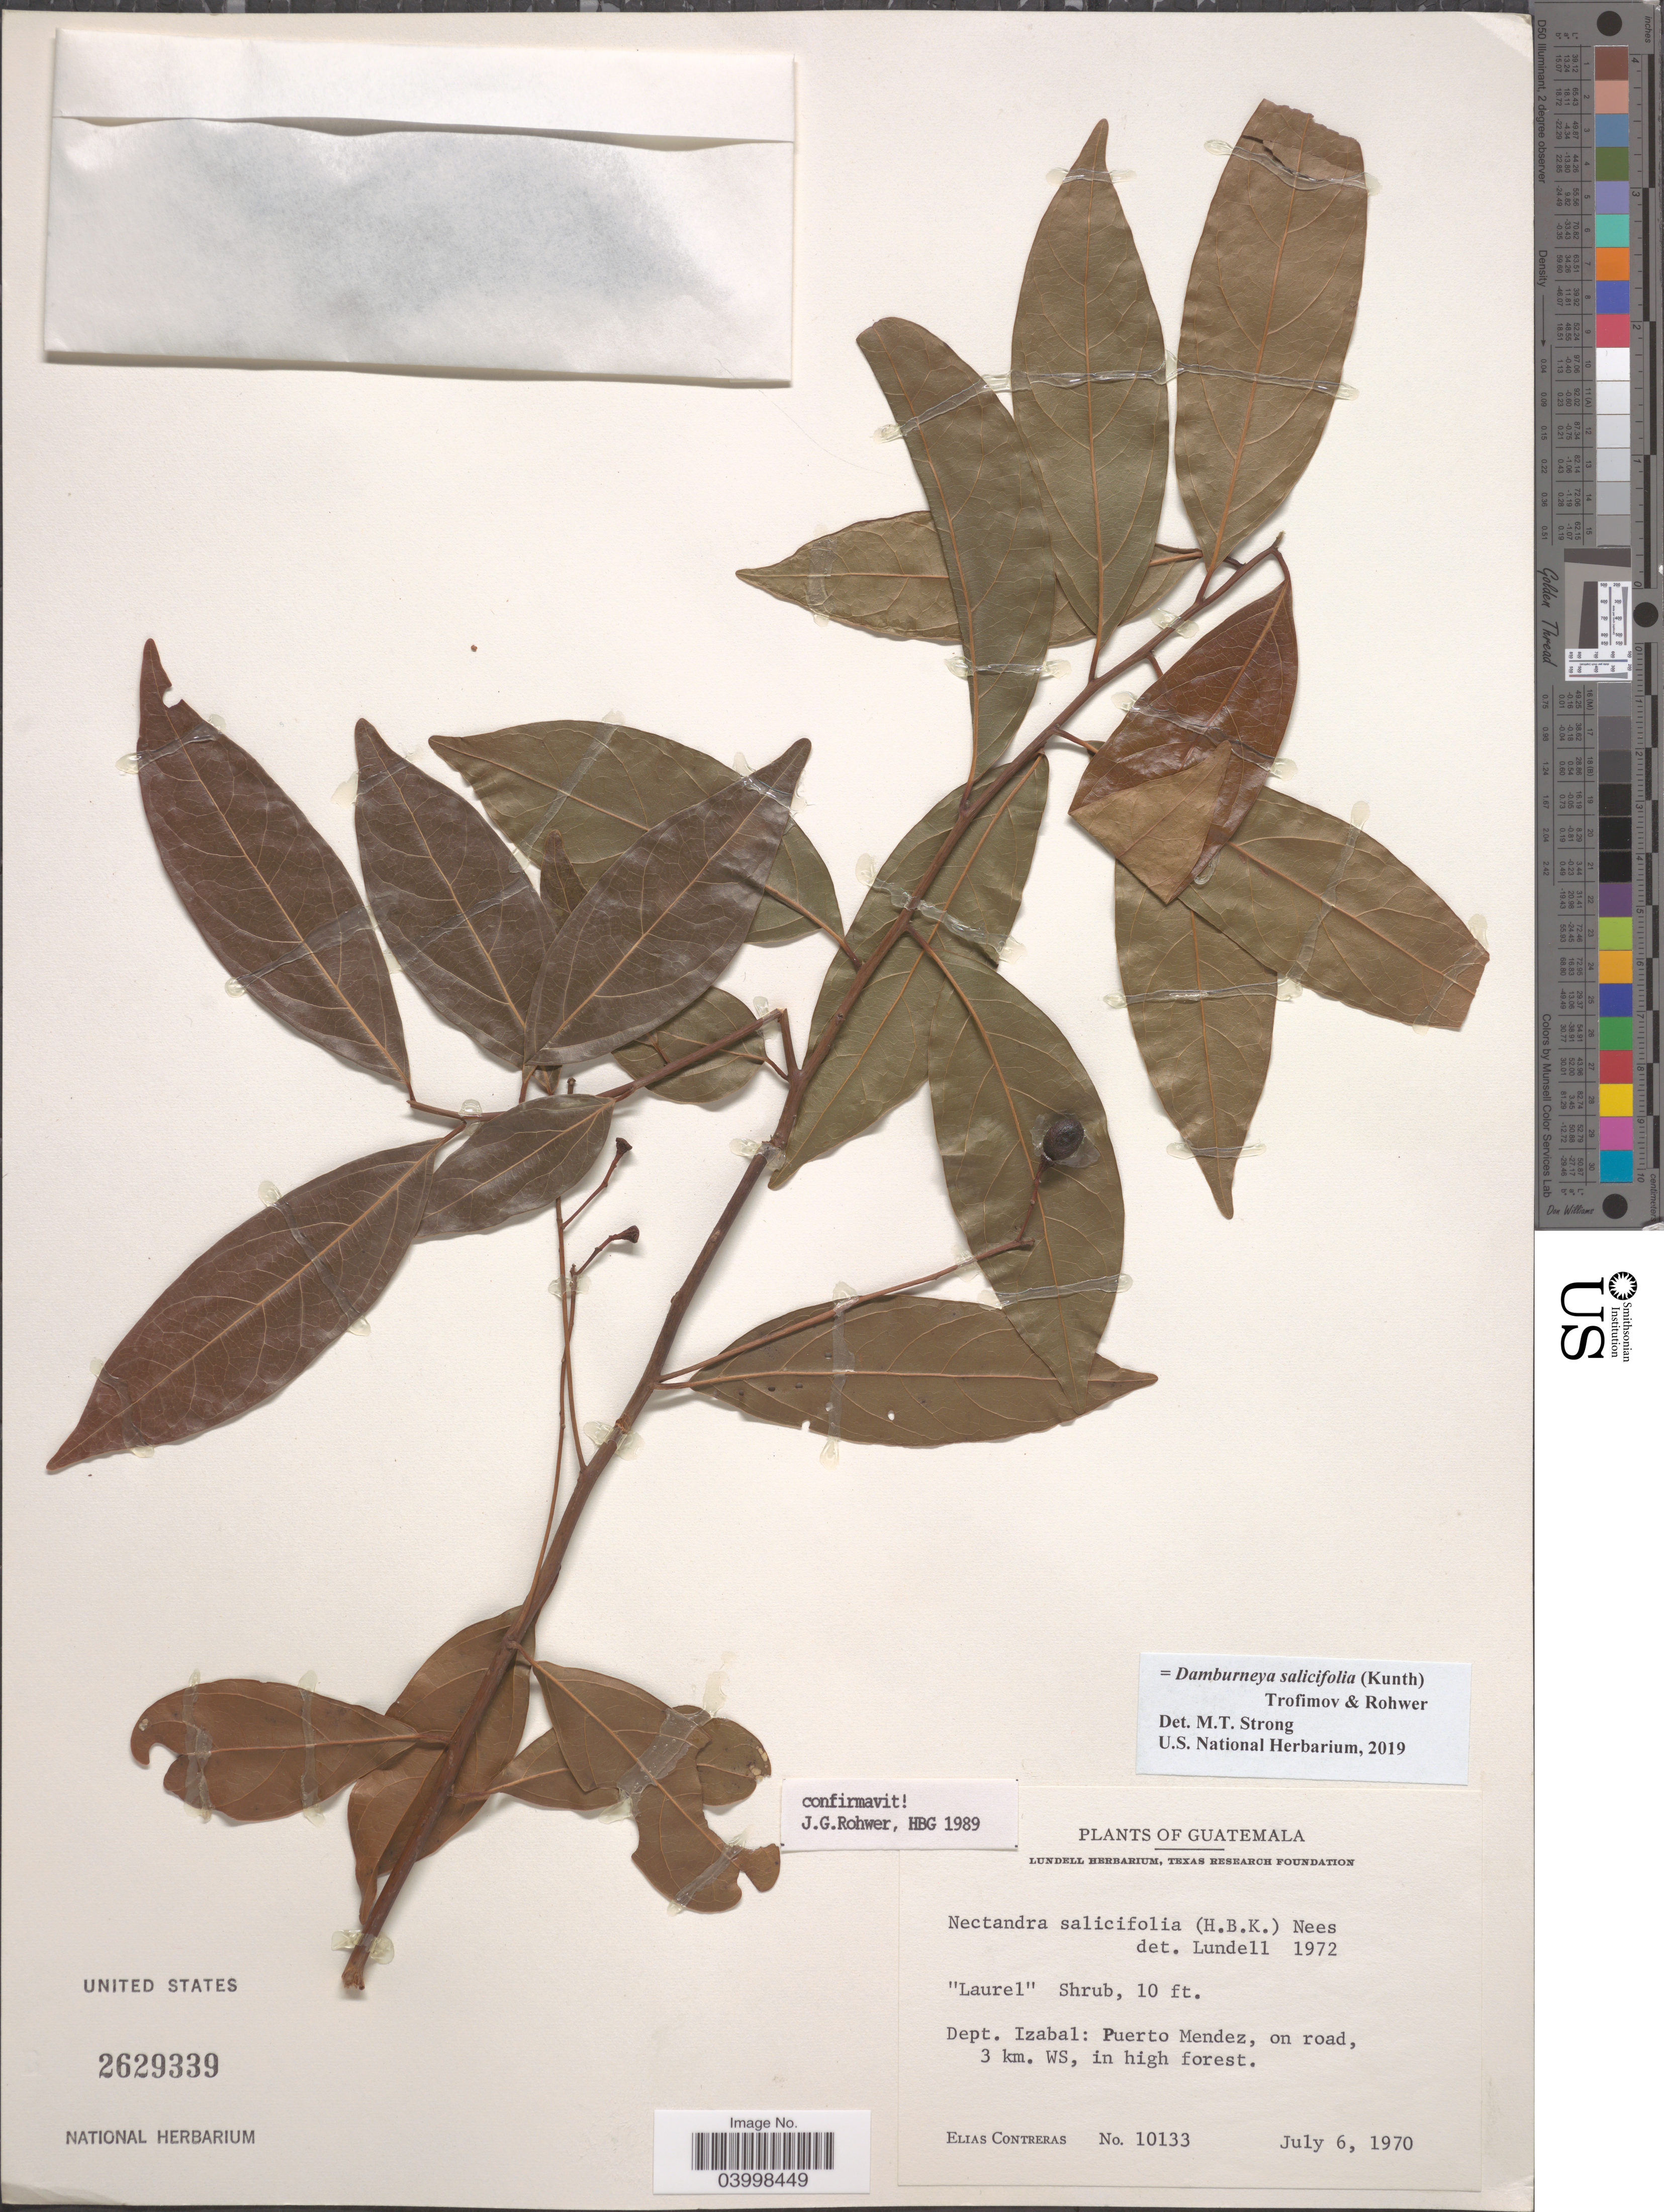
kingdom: Plantae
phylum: Tracheophyta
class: Magnoliopsida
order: Laurales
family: Lauraceae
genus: Damburneya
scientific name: Damburneya salicifolia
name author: (Kunth) Trofimov & Rohwer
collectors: E. Contreras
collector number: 10133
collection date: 1970-07-06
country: Guatemala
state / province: Izabal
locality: Dept. Izabal: Puerto Mendez, on road, 3 km. WS.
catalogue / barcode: US 2629339